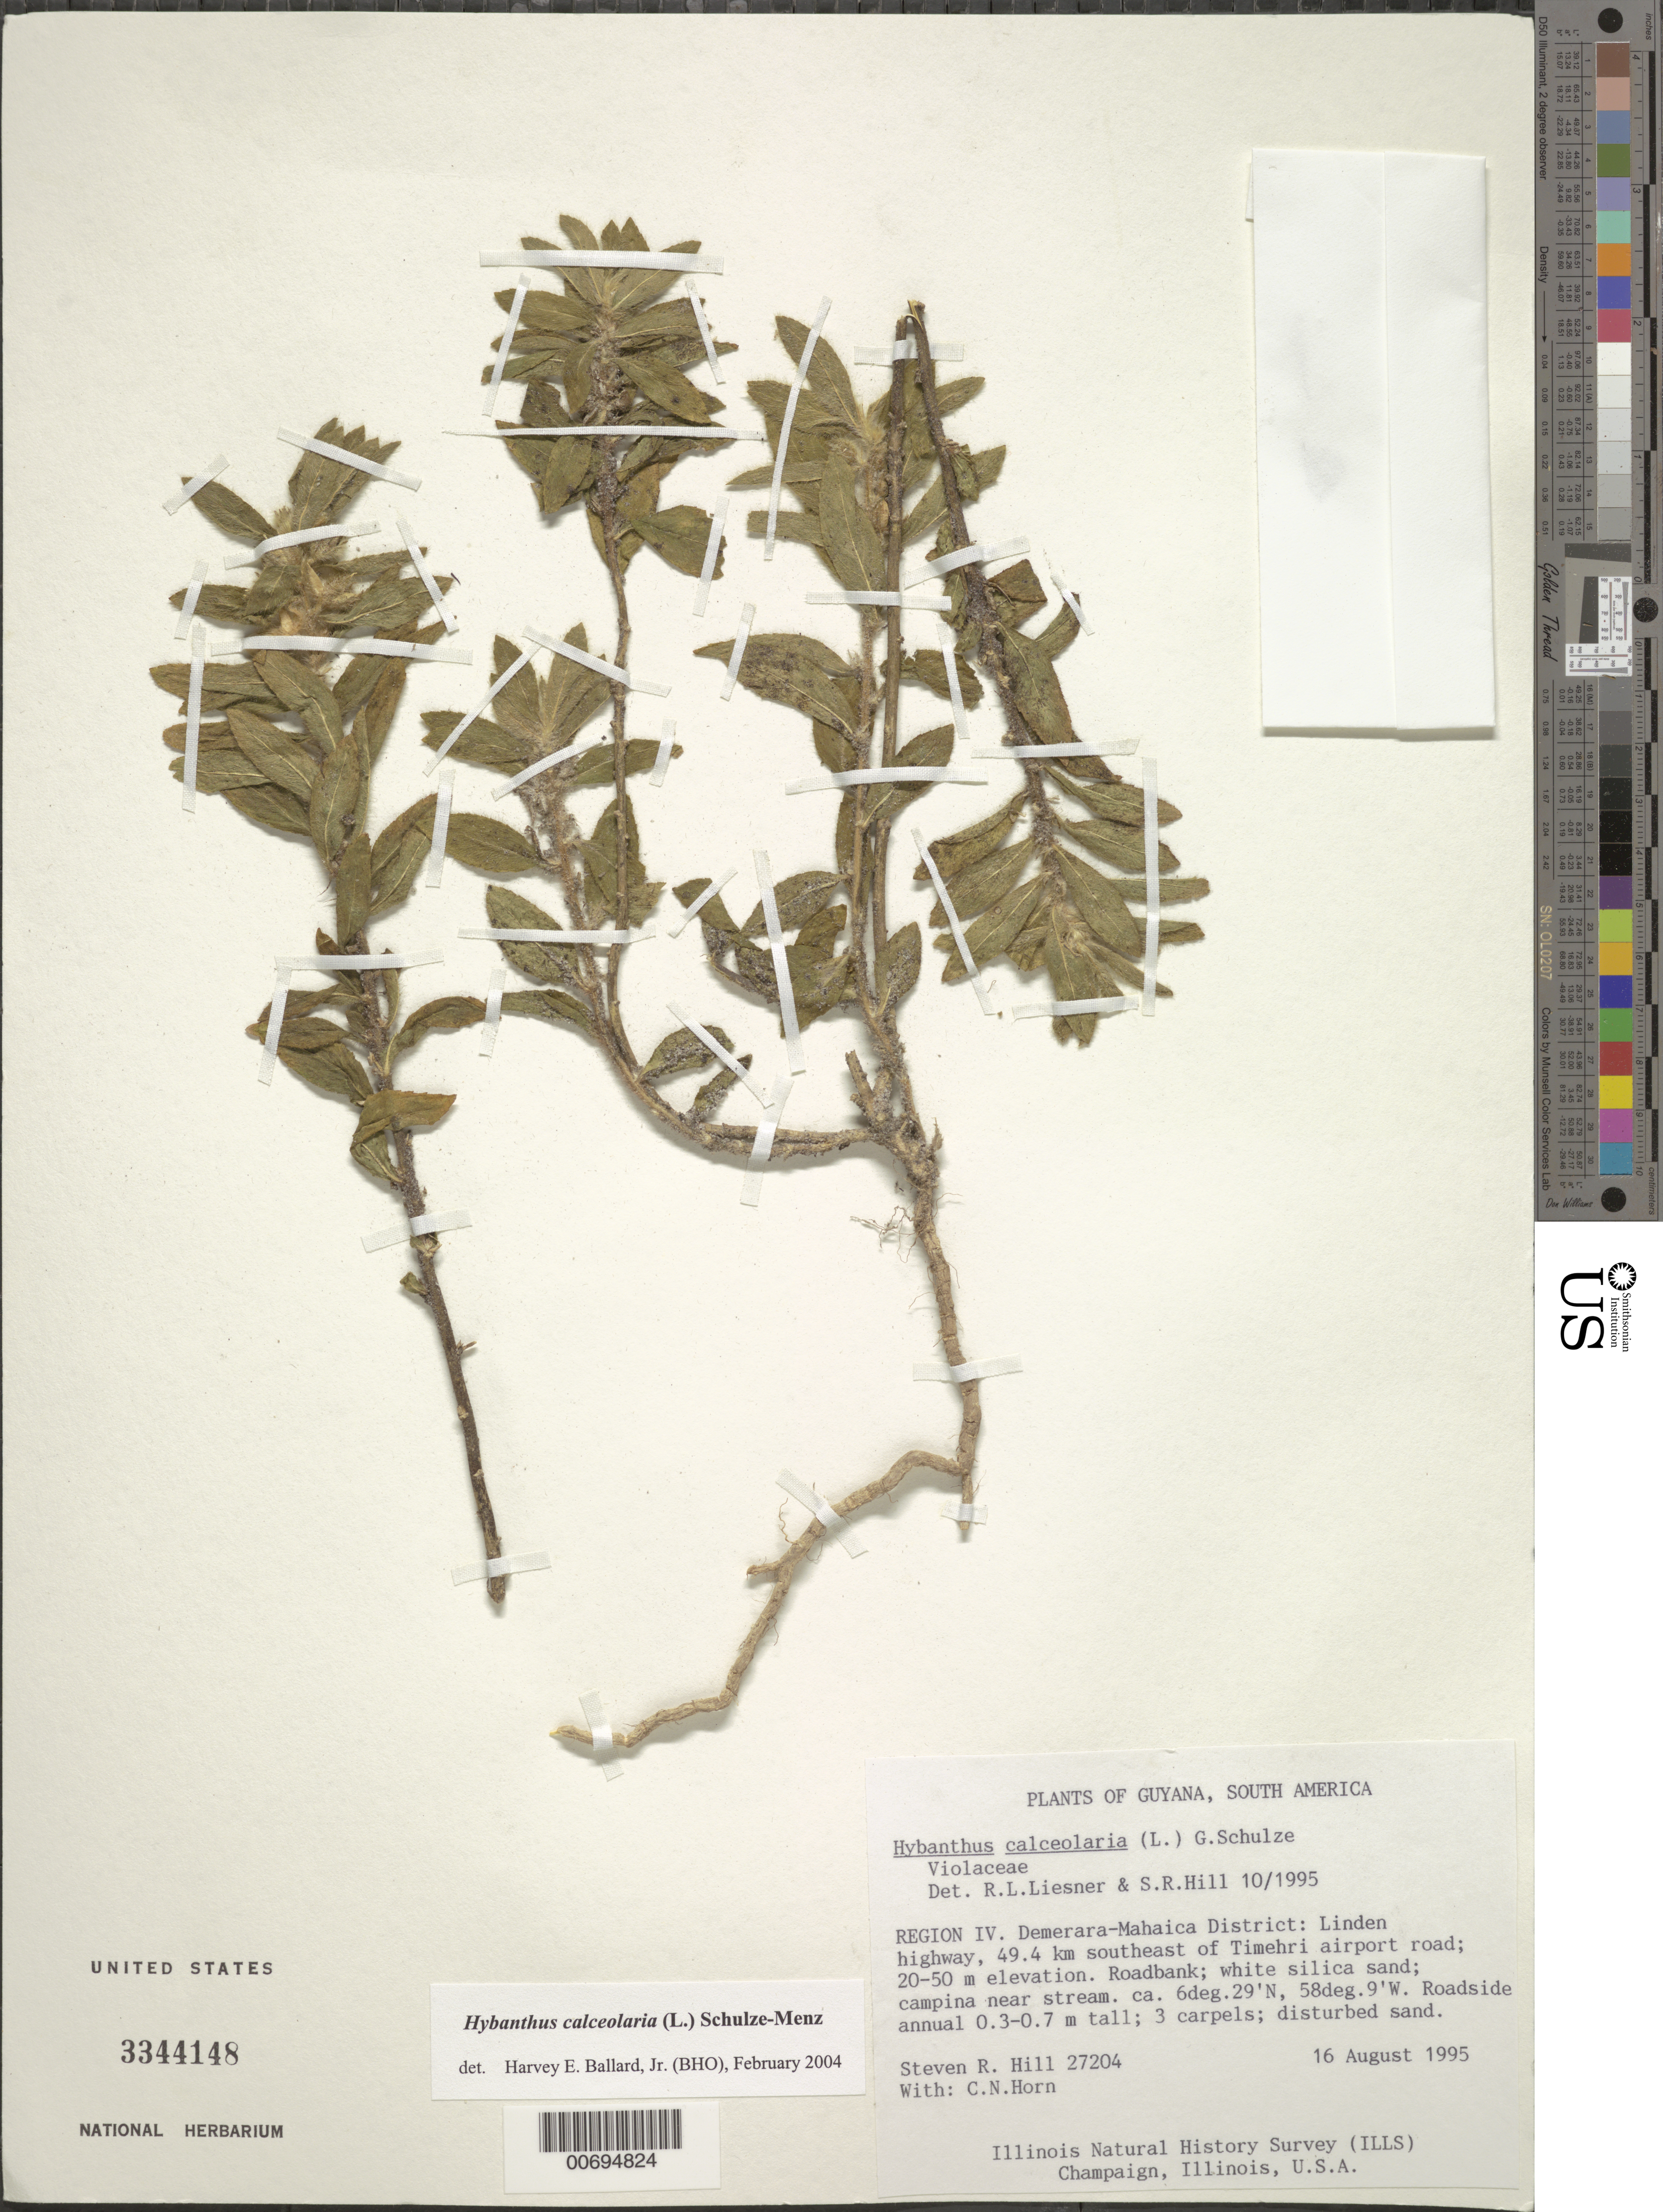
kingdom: Plantae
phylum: Tracheophyta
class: Magnoliopsida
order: Malpighiales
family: Violaceae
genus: Pombalia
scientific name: Pombalia calceolaria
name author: (L.) Paula-Souza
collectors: S. R. Hill, C. N. Horn & H. Vermeer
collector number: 27204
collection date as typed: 16-Aug-95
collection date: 1995-08-16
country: Guyana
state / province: Demerara-Mahaica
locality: Linden Hwy., 49.4 km SE of Timehri Airport road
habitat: Roadbank; white silica sand, capina near stream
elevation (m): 20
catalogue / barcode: US 3344148